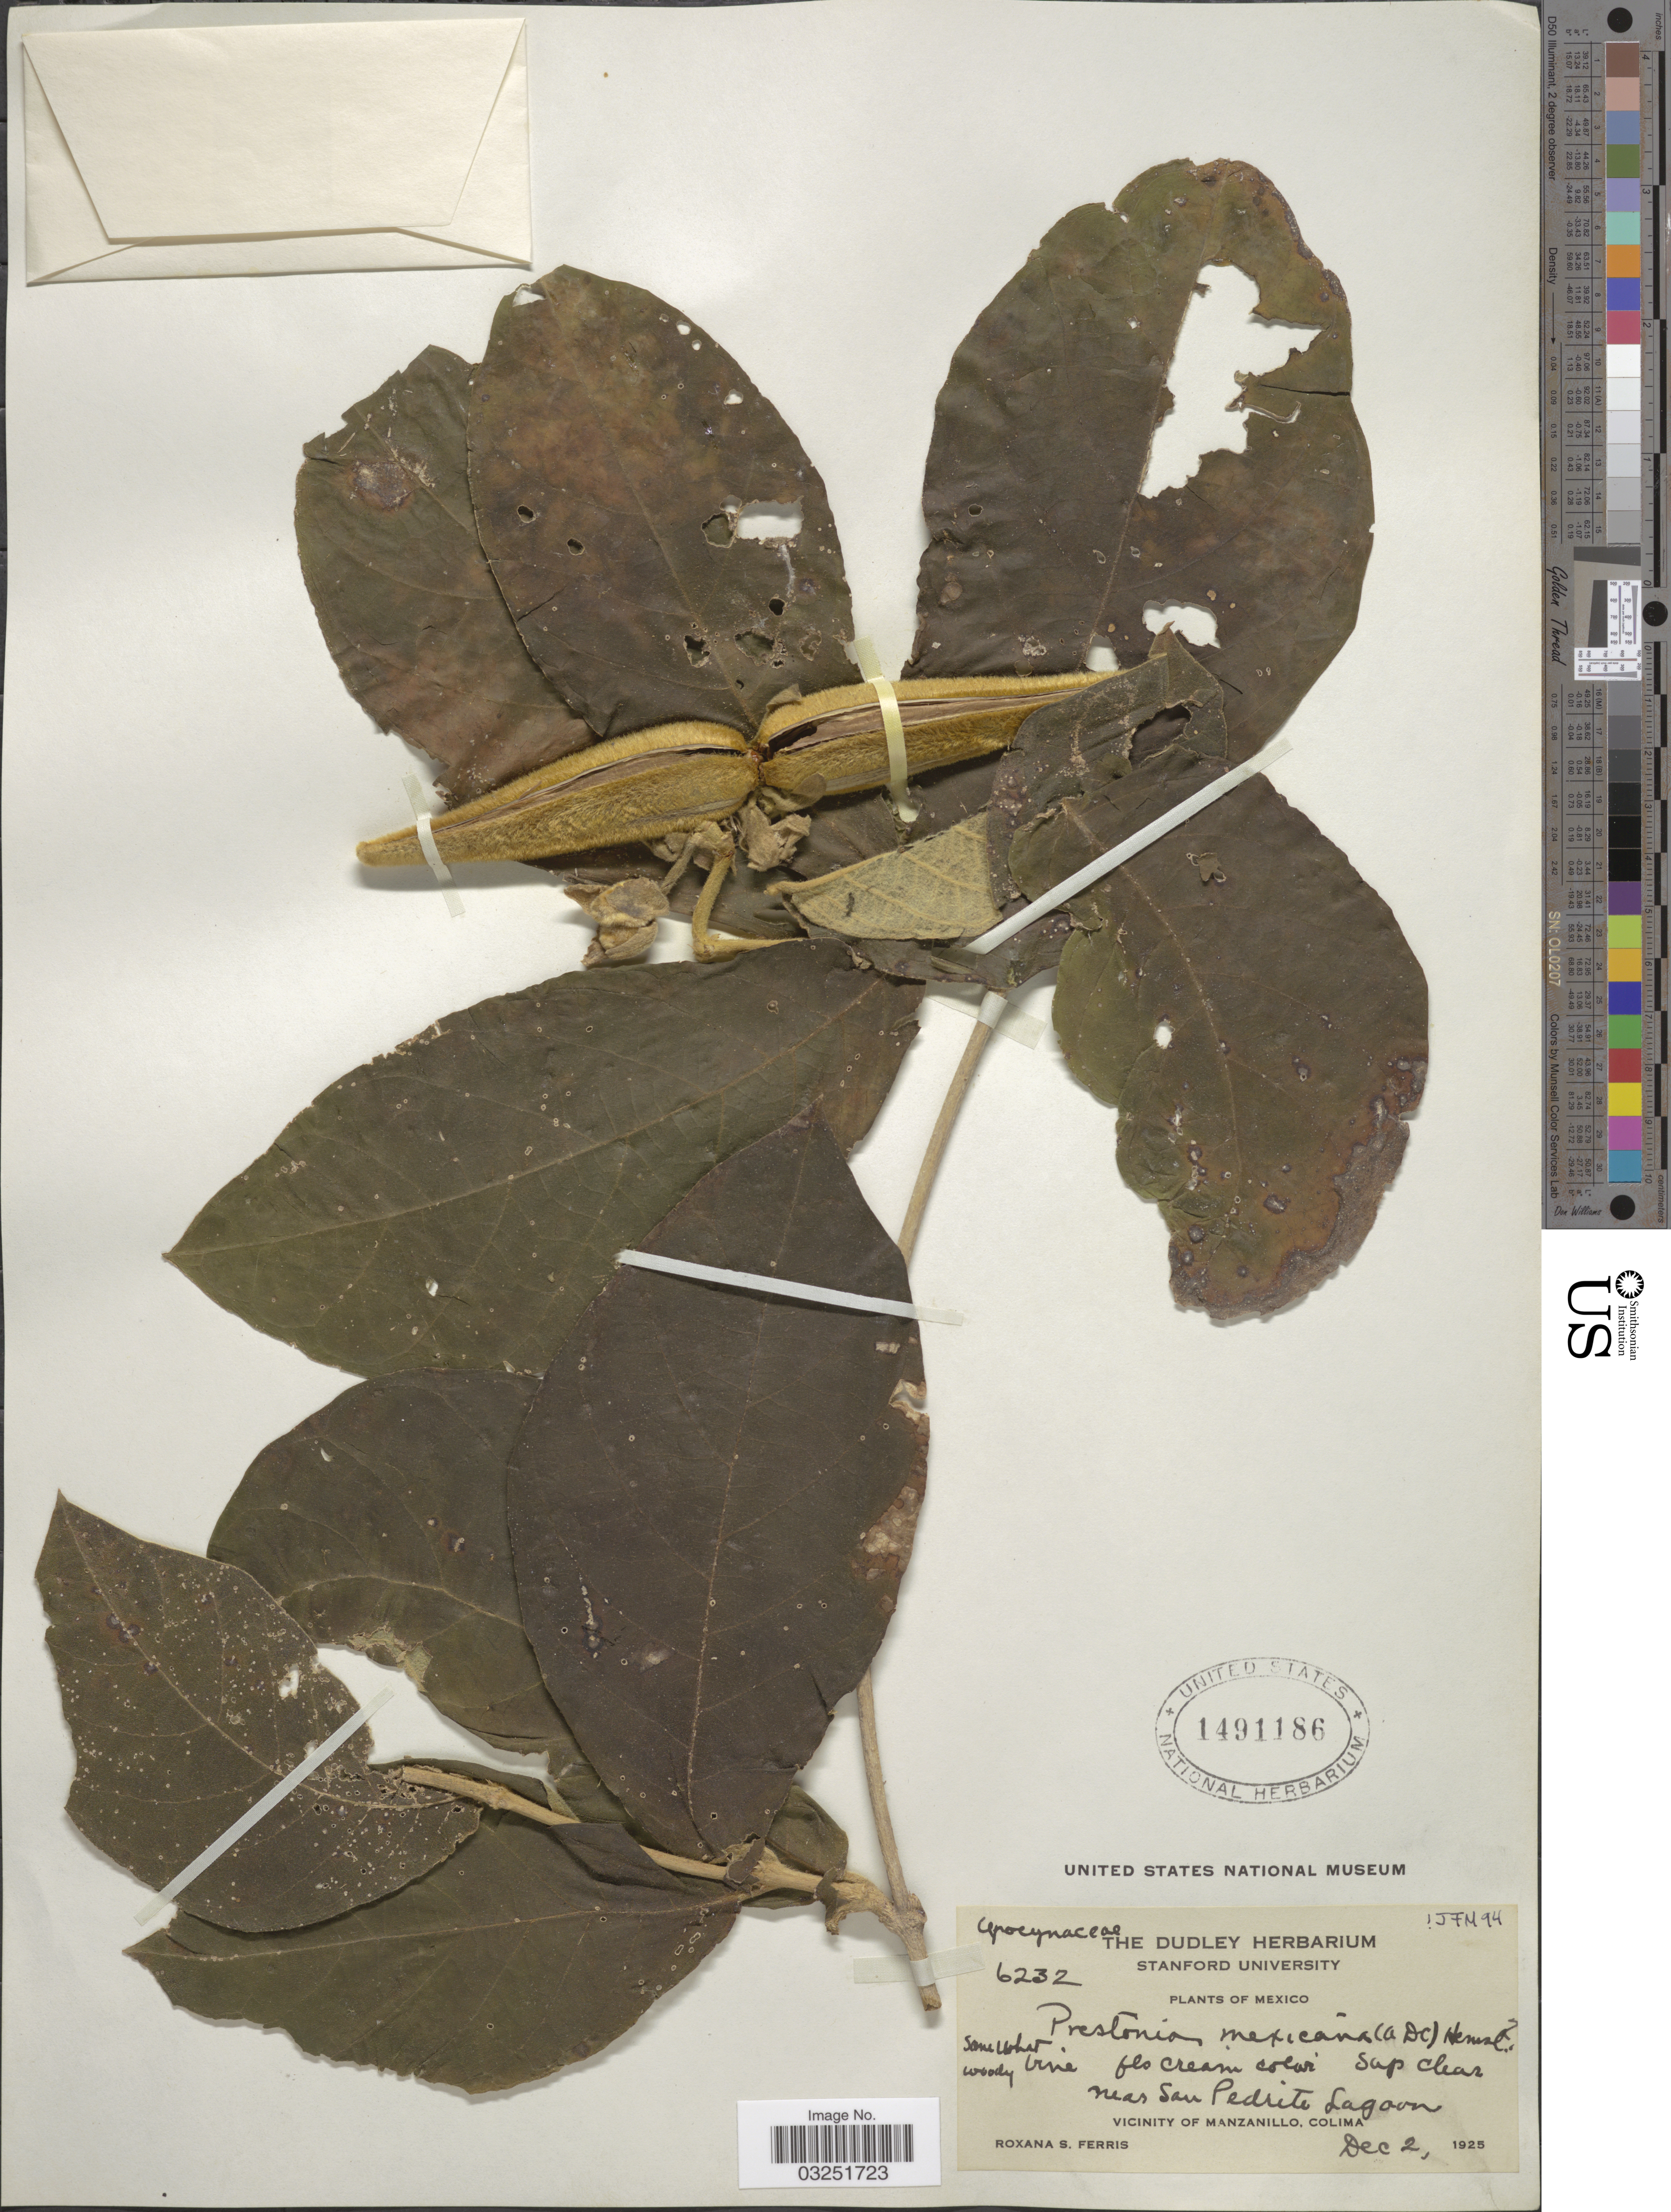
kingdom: Plantae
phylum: Tracheophyta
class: Magnoliopsida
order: Gentianales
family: Apocynaceae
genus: Prestonia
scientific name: Prestonia mexicana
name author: DC.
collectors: R. S. Ferris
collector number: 6232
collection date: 1925-12-02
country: Mexico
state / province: Colima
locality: Near San Pedrite Lagoon, Vicinity of Manzanillo, Colima.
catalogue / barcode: US 1491186